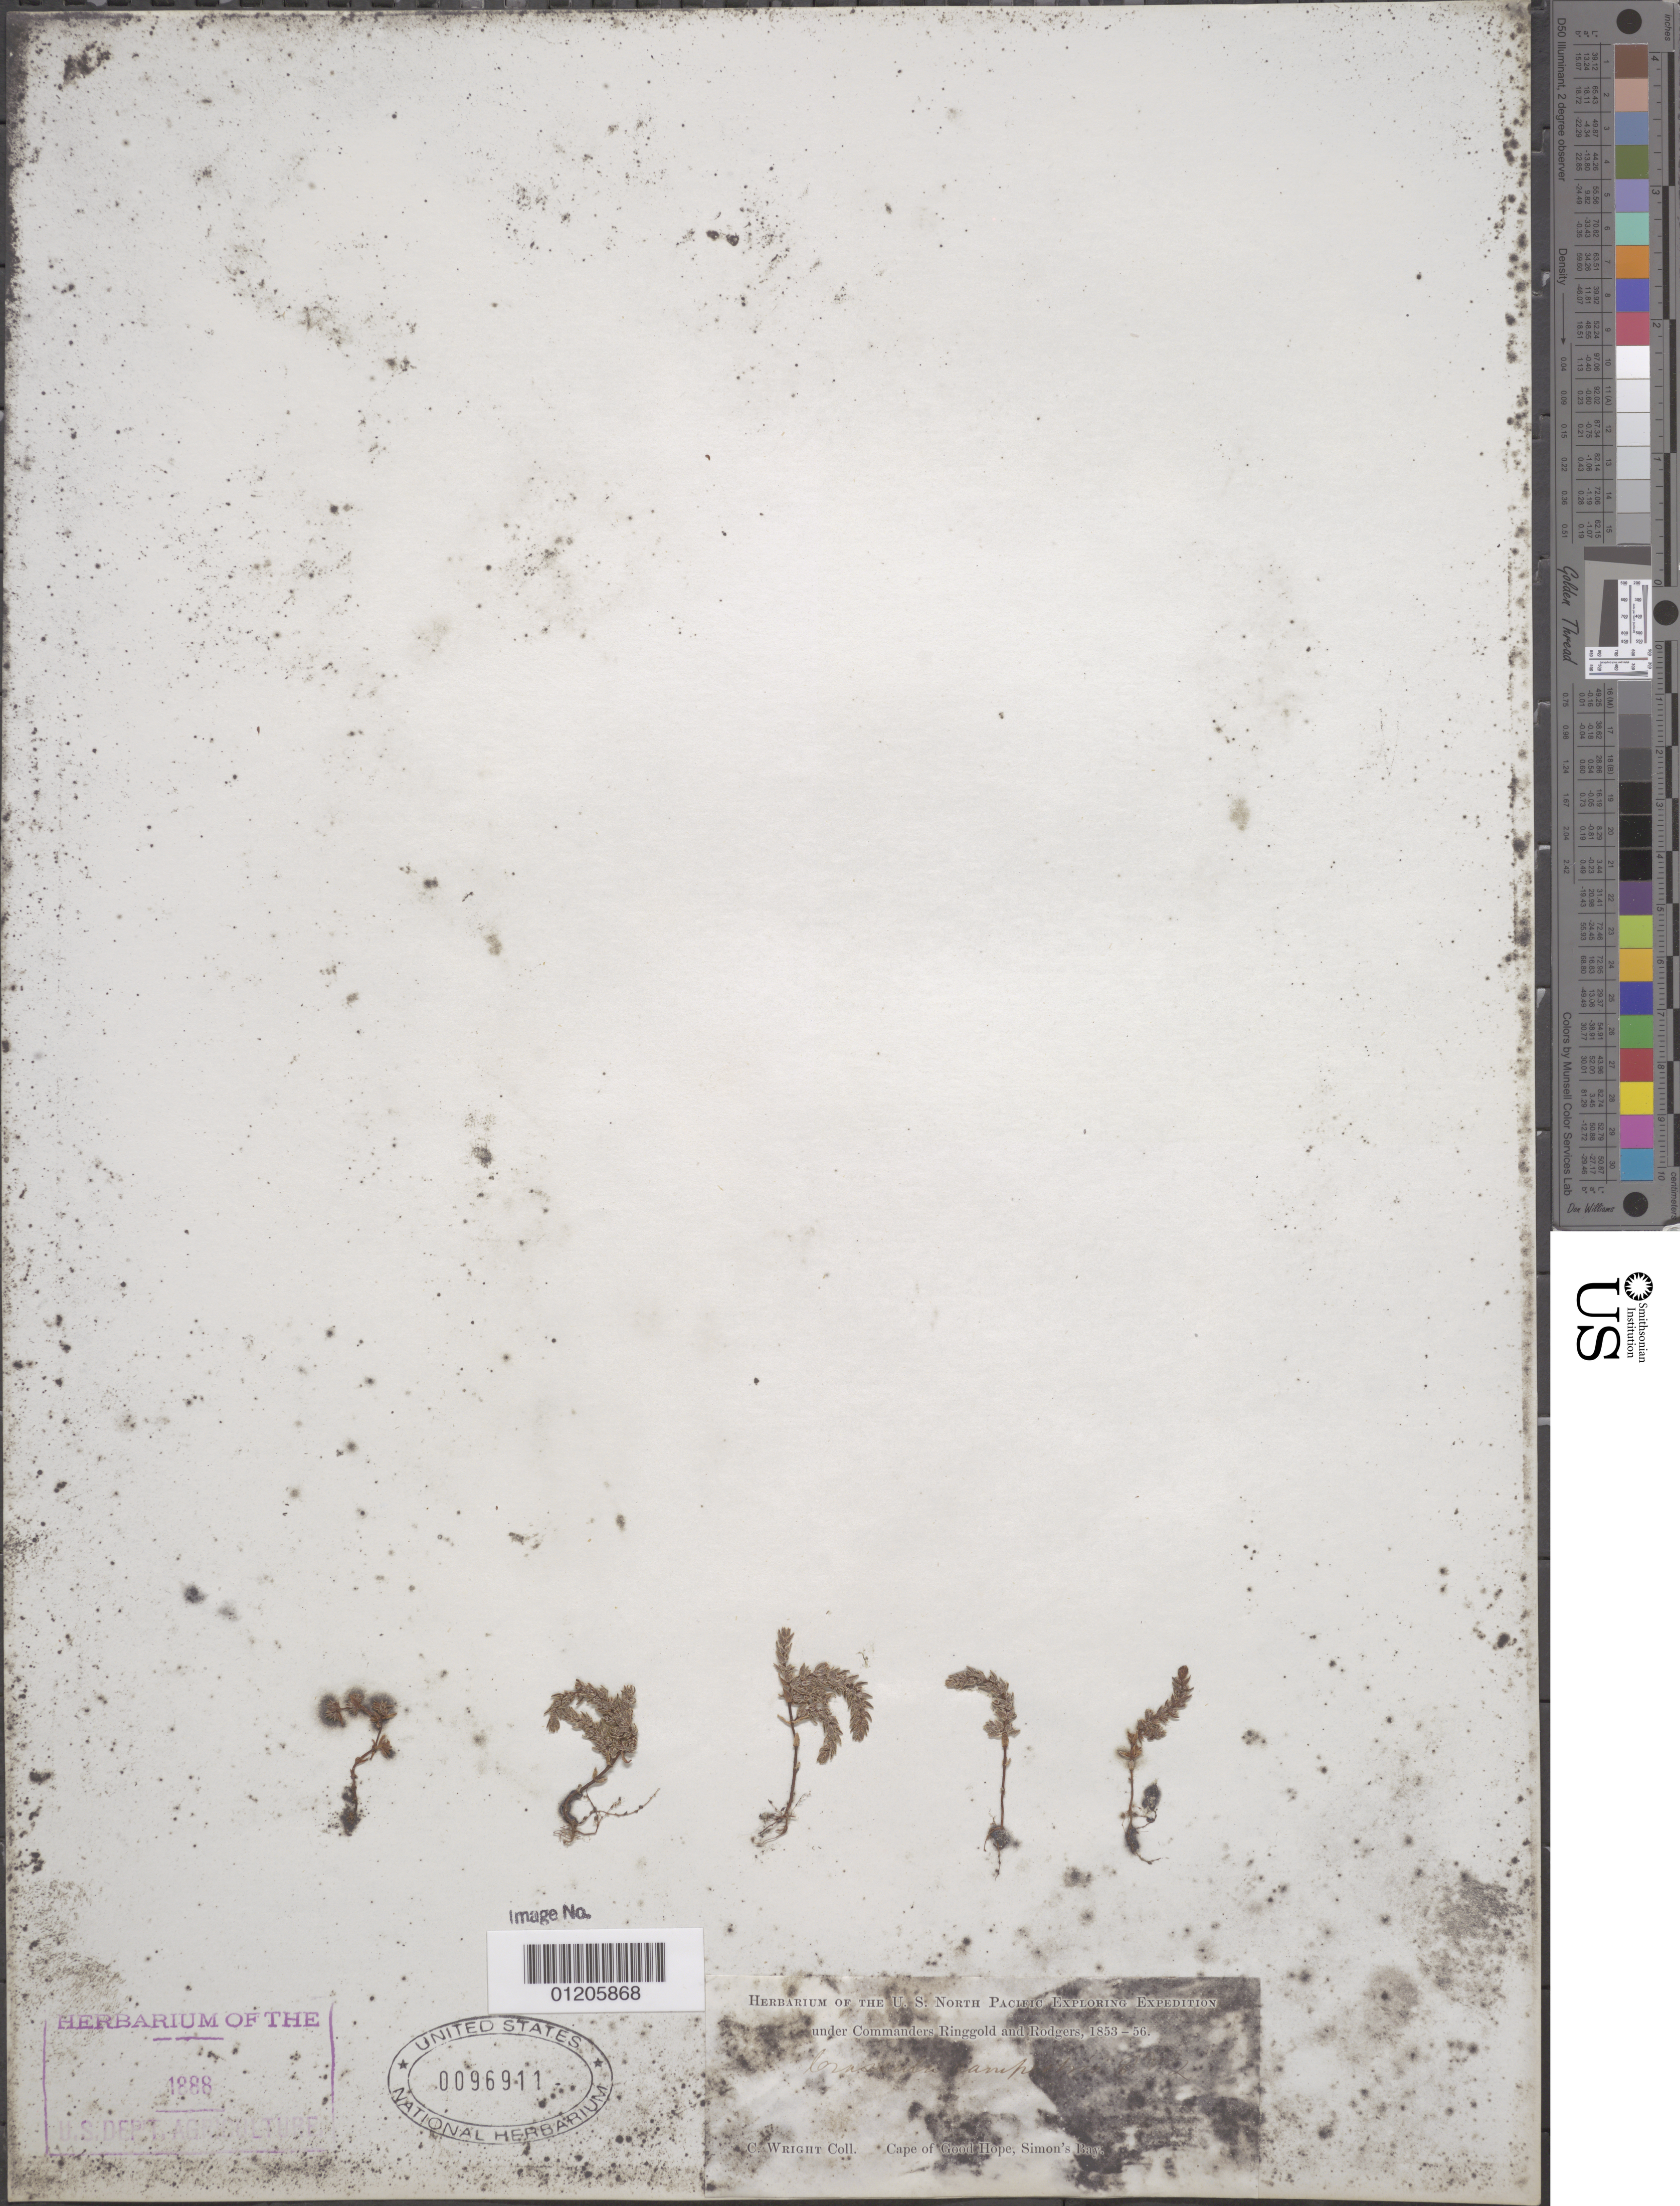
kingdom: Plantae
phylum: Tracheophyta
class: Magnoliopsida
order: Saxifragales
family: Crassulaceae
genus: Crassula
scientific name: Crassula campestris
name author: (Eckl. & Zeyh.) Harv.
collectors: C. Wright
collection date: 1853/1856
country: South Africa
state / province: Western Cape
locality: Cape of Good Hope, Simon's Bay.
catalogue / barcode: US 96911